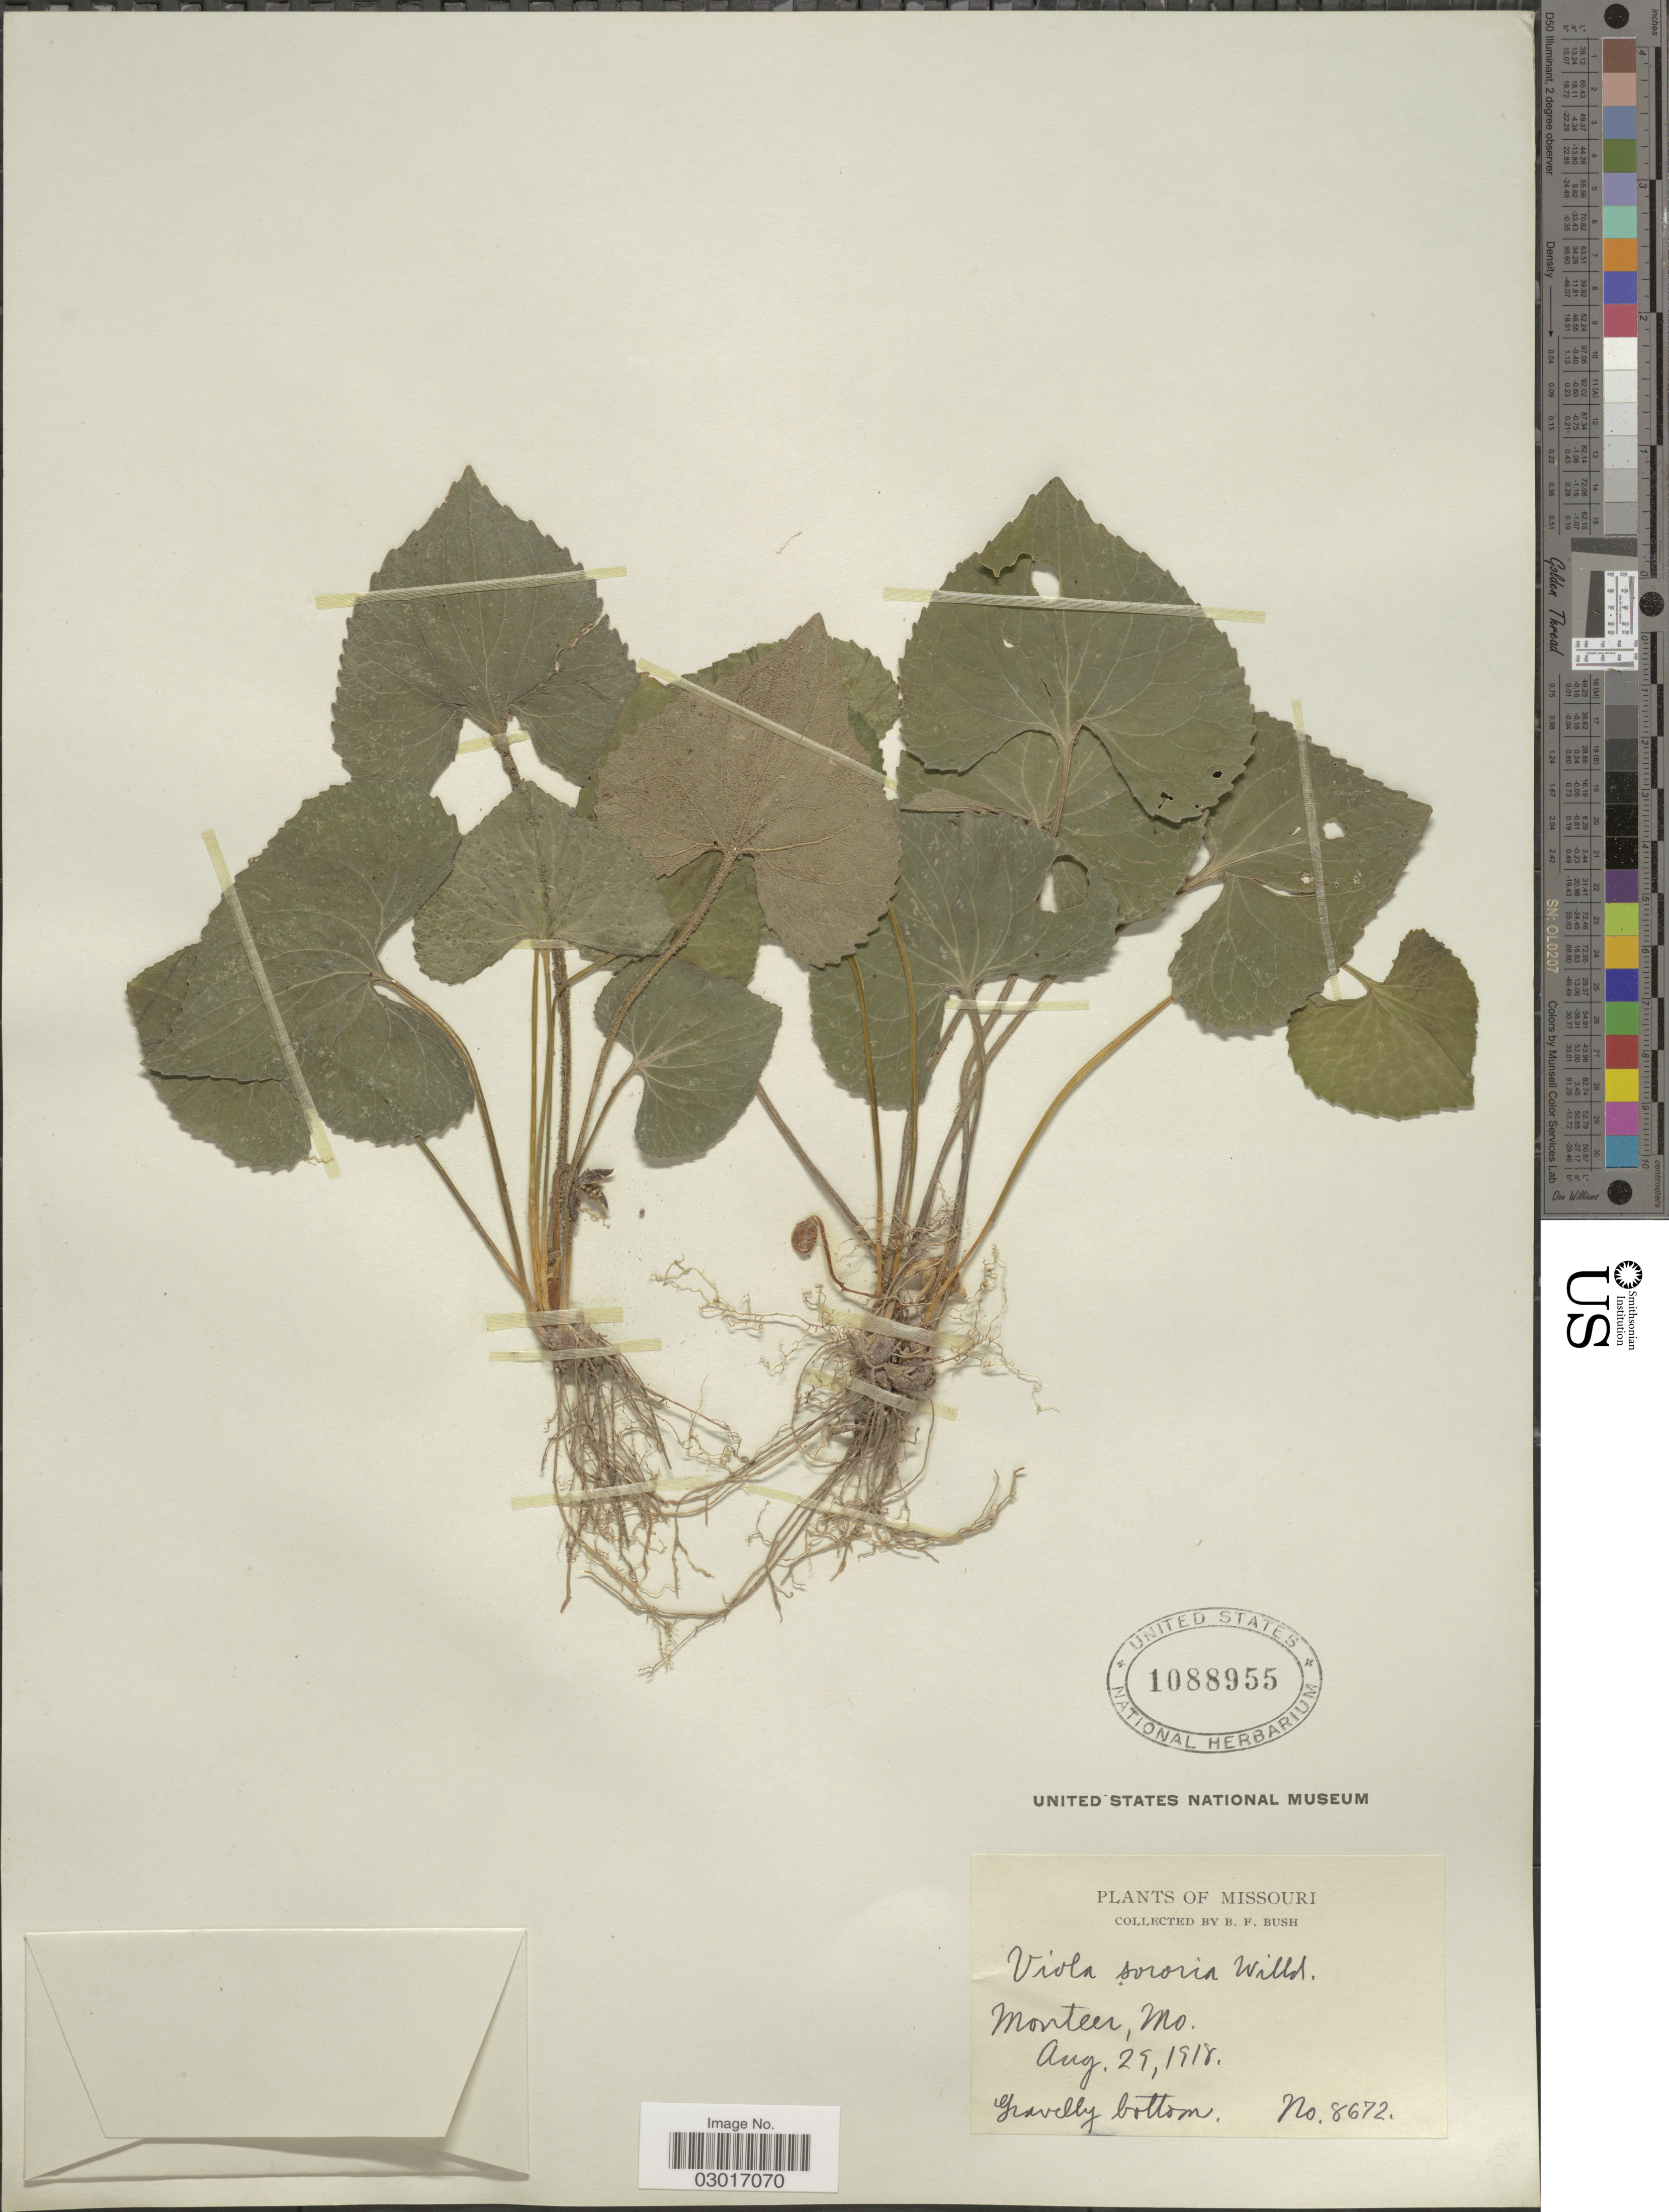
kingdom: Plantae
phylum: Tracheophyta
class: Magnoliopsida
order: Malpighiales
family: Violaceae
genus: Viola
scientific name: Viola sororia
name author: Willd.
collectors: B. F. Bush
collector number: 8672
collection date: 1918-08-29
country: United States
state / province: Missouri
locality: Montier.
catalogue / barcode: US 1088955